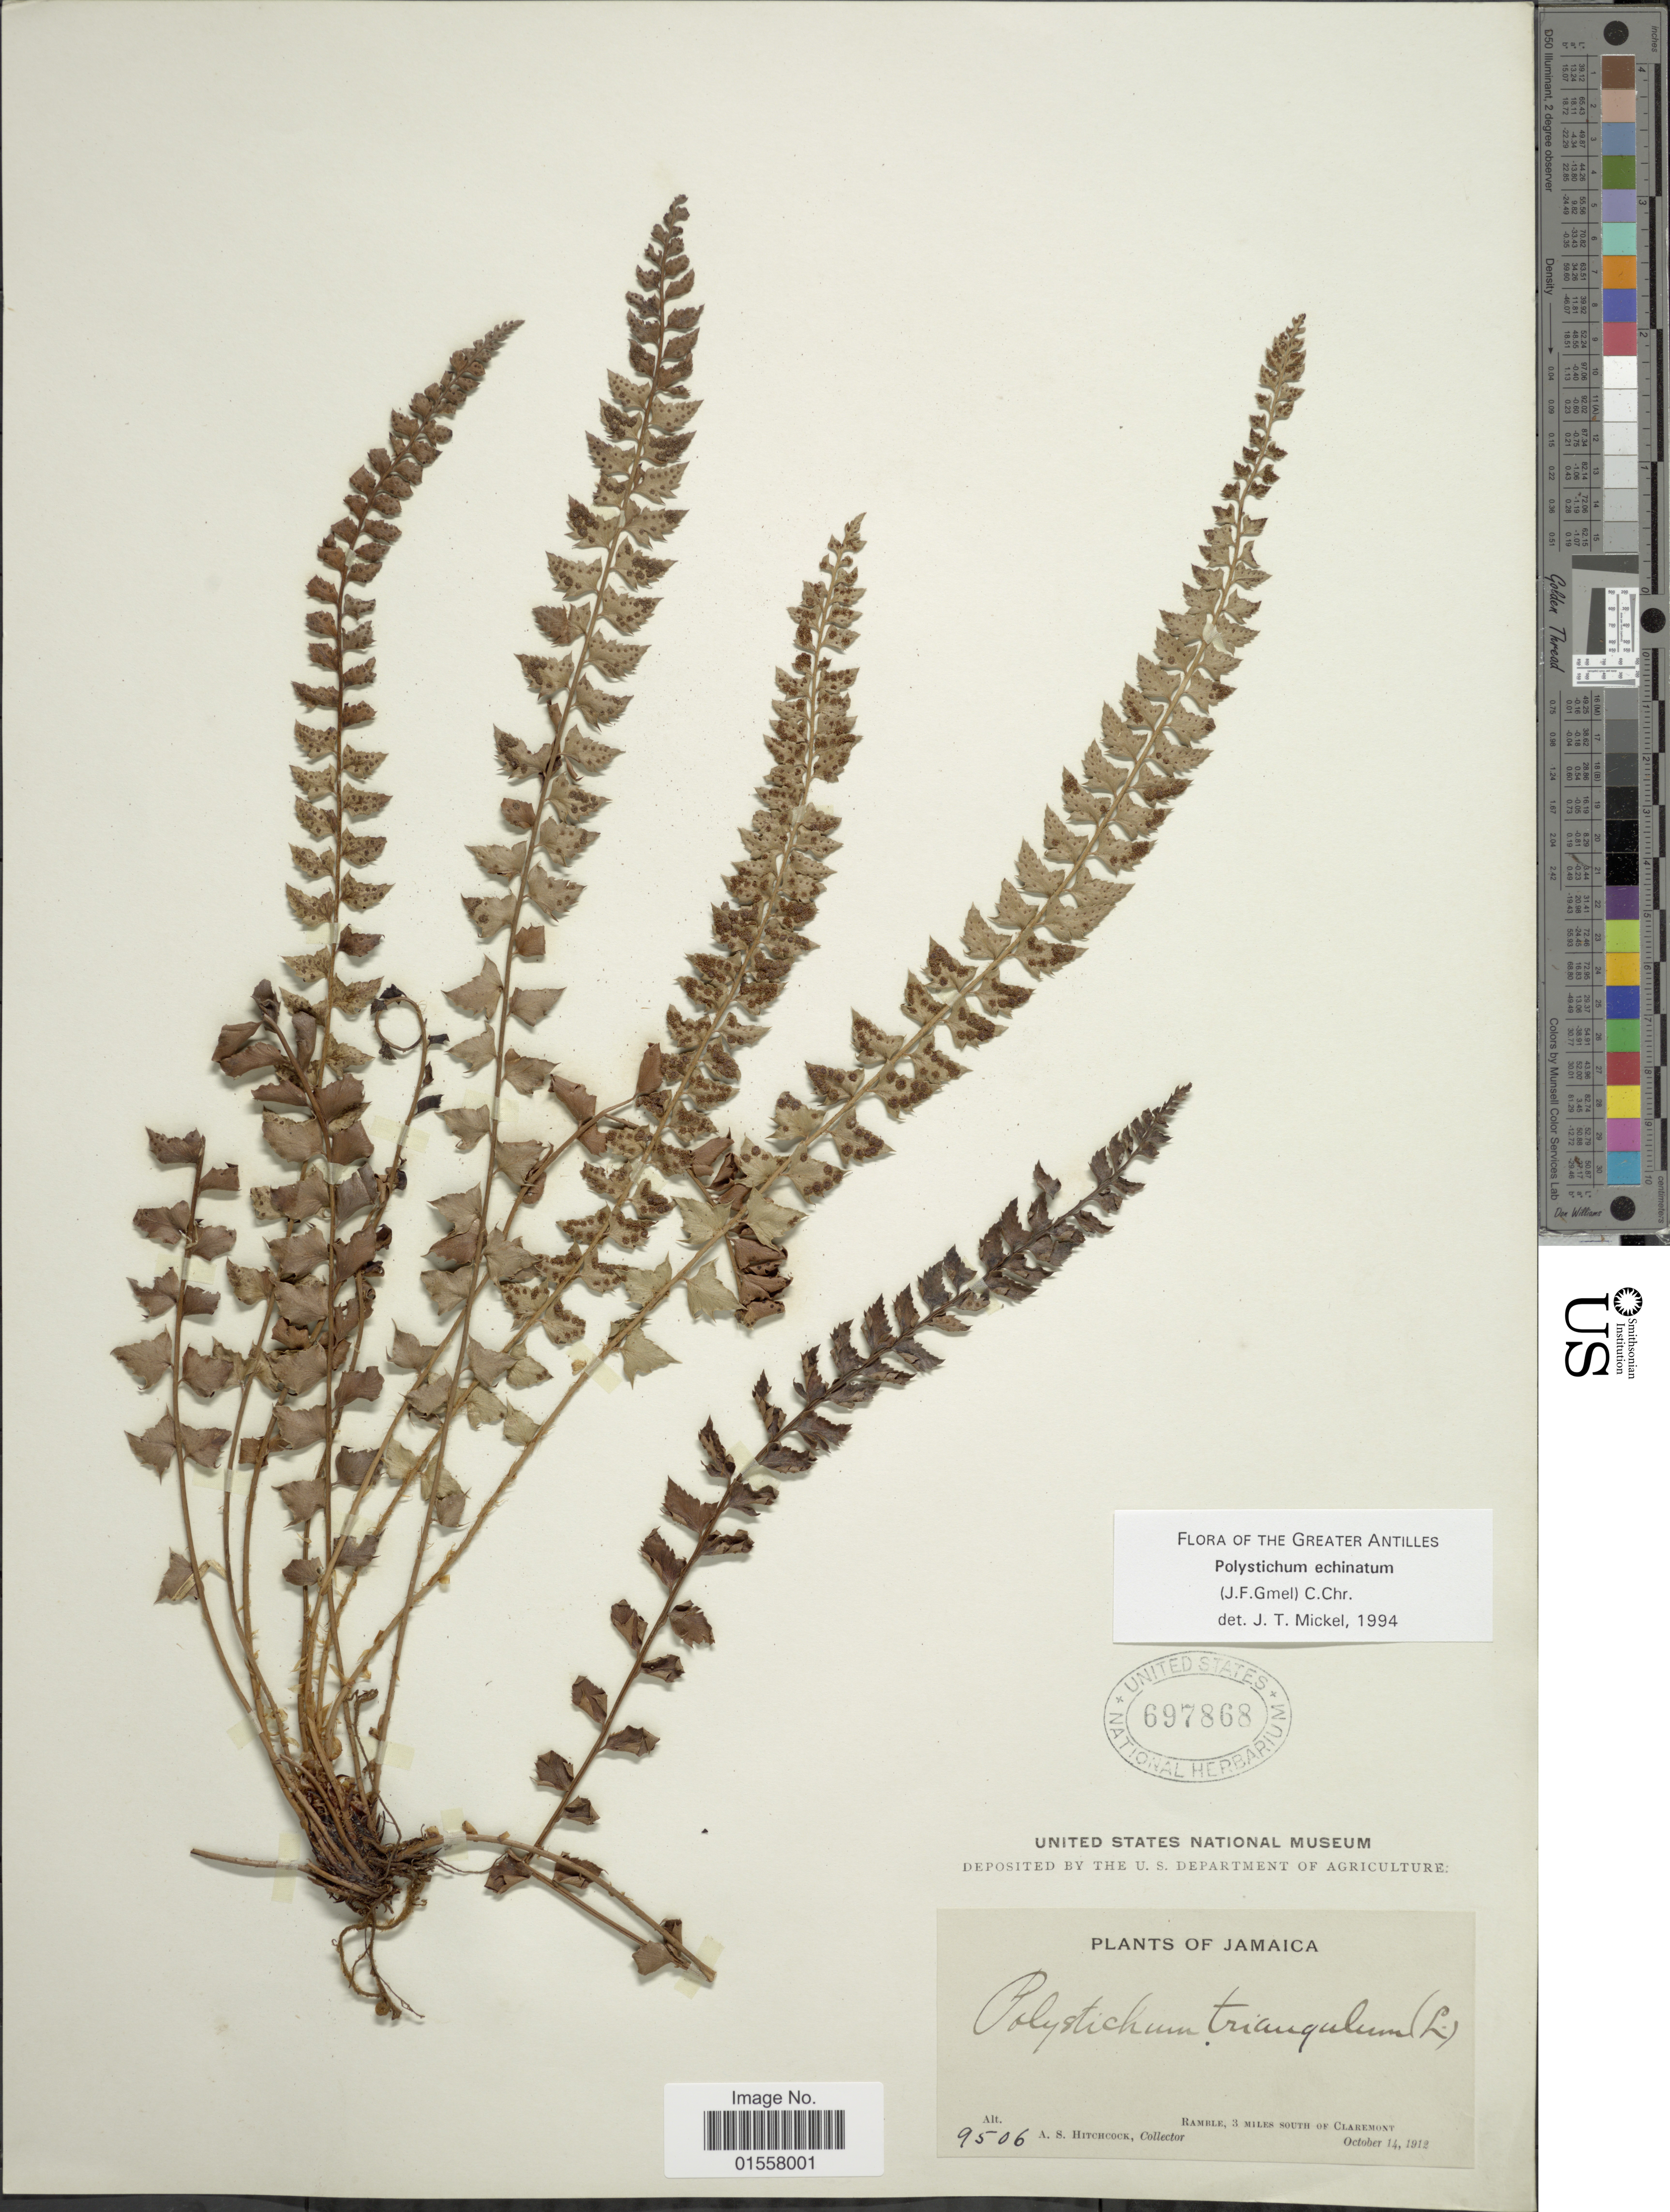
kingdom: Plantae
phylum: Tracheophyta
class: Polypodiopsida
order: Polypodiales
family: Dryopteridaceae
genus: Polystichum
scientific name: Polystichum echinatum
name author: (J.F. Gmel.) C. Chr.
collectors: A. S. Hitchcock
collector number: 9506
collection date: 1912-10-14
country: Jamaica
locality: Ramble, 3 miles south of Claremont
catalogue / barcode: US 697868